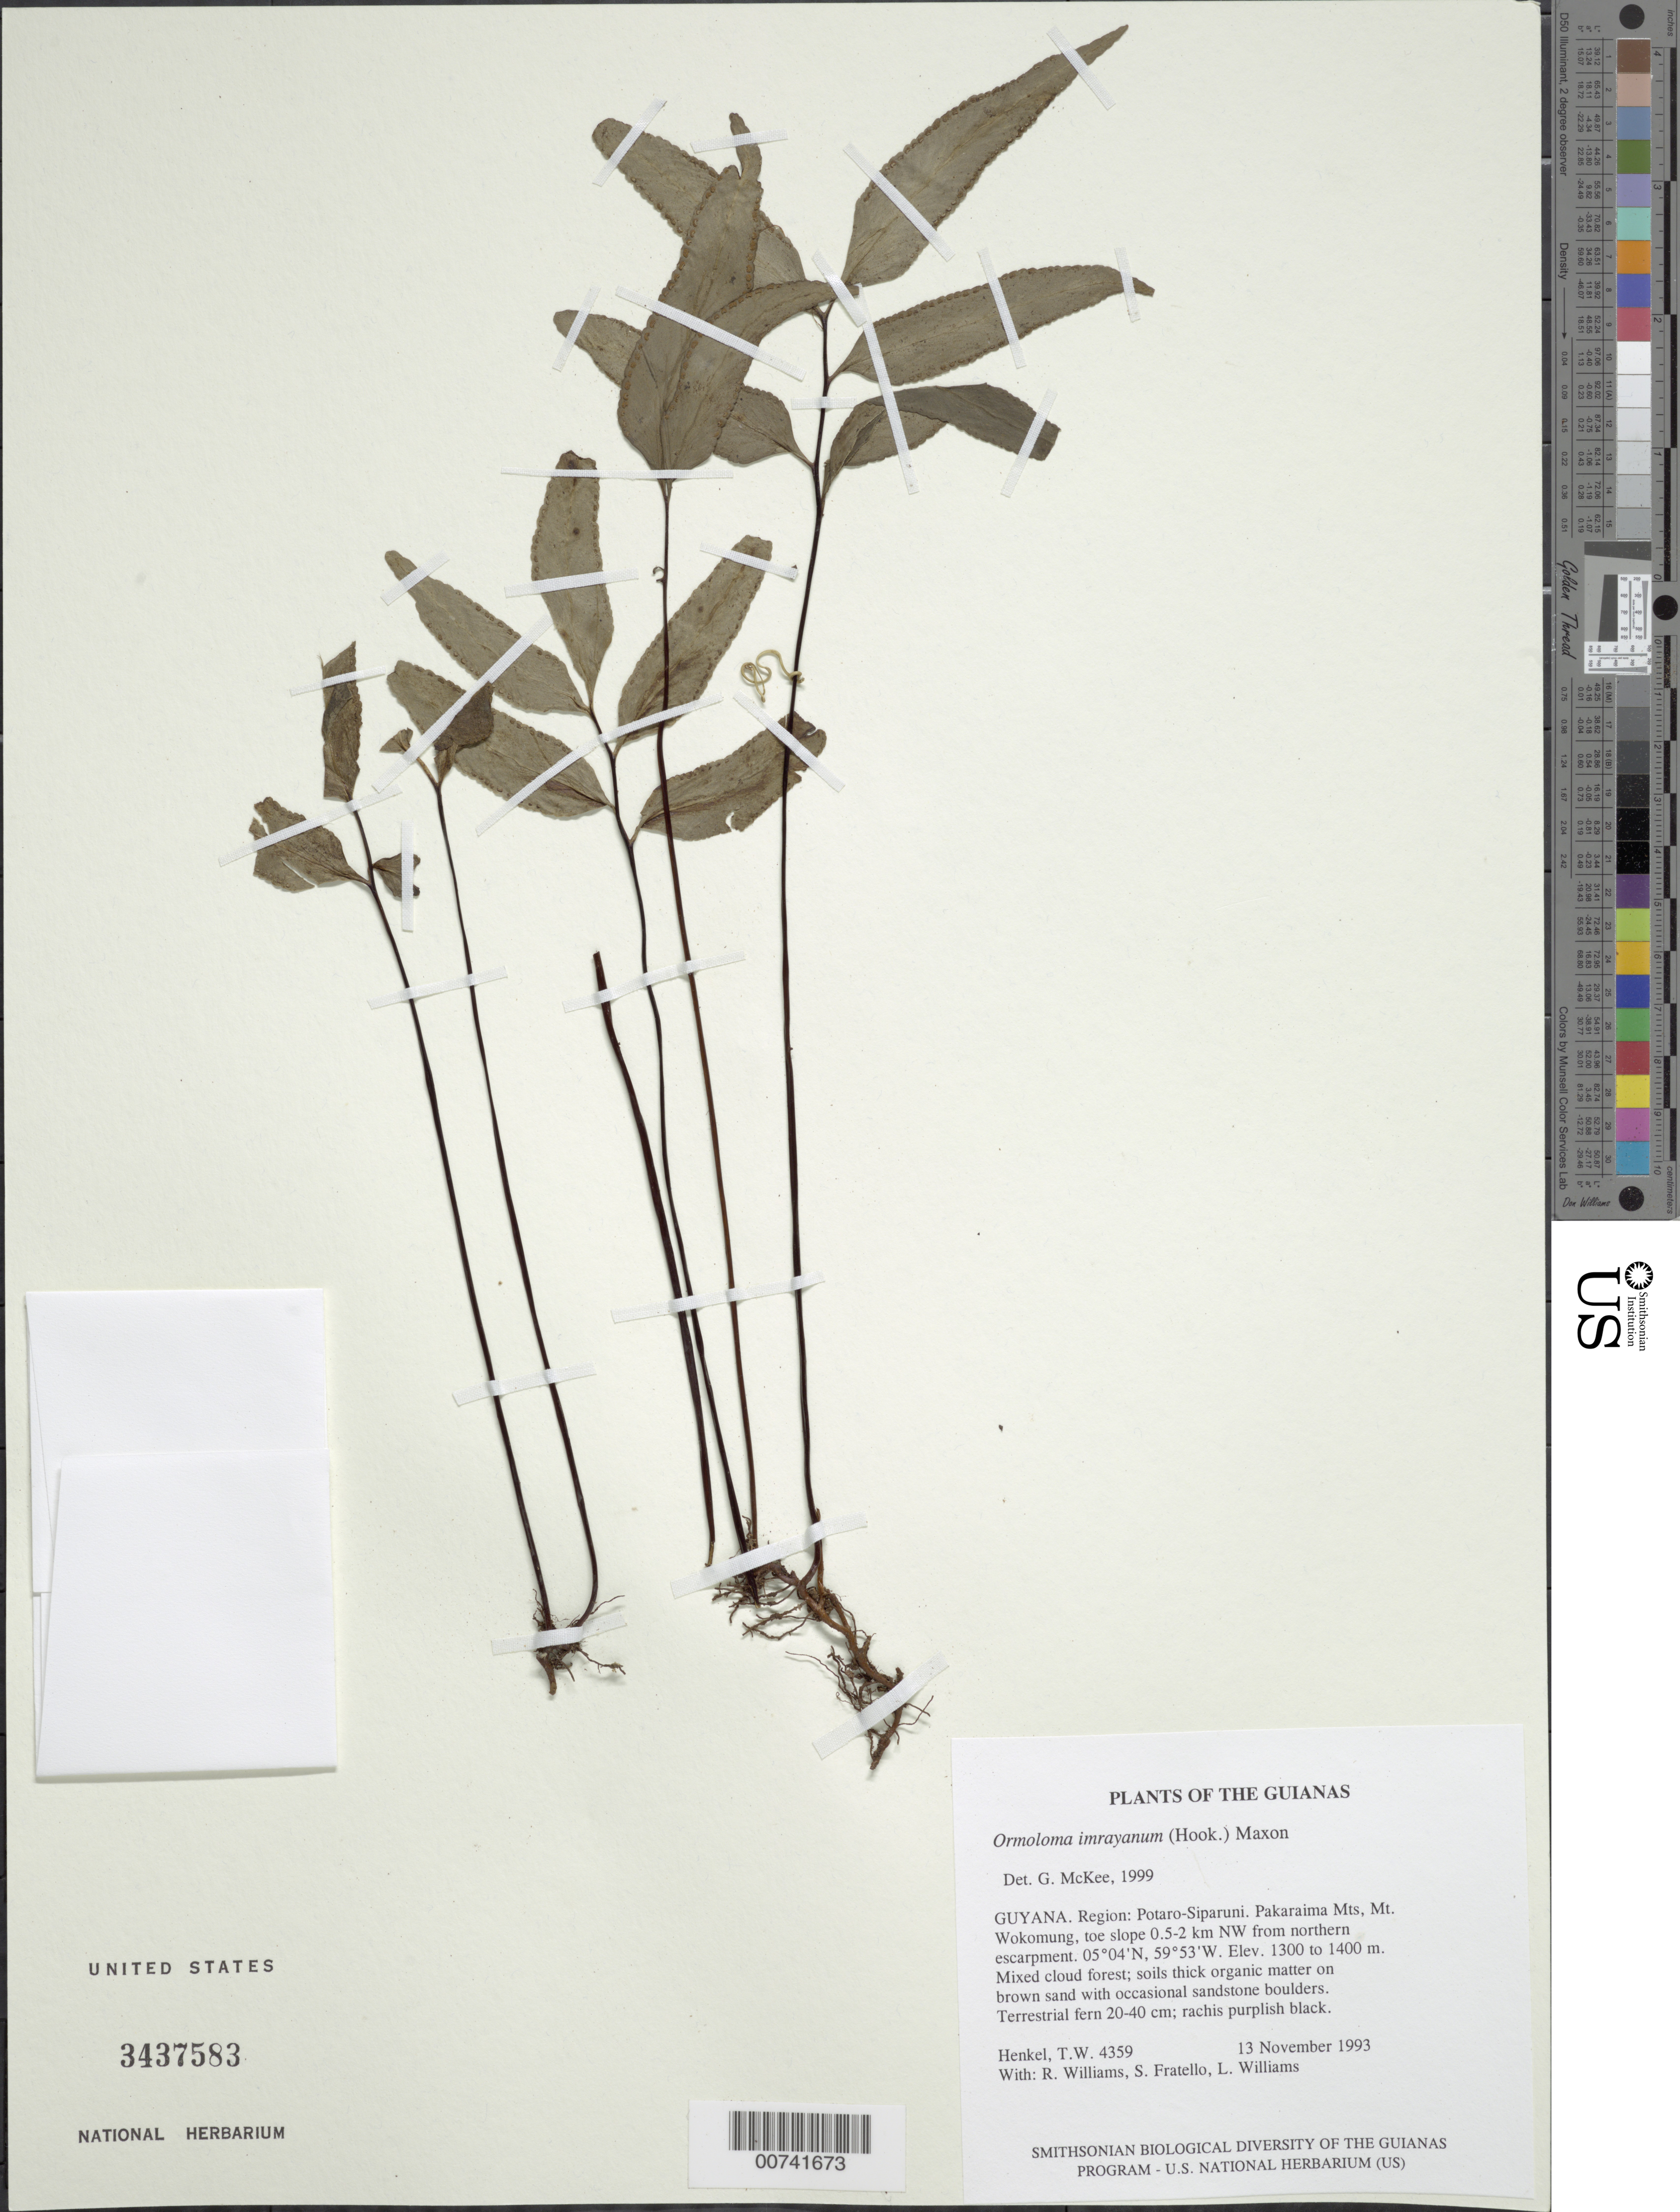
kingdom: Plantae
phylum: Tracheophyta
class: Polypodiopsida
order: Polypodiales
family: Lindsaeaceae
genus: Lindsaea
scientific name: Lindsaea imrayana comb. ined.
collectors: T. Henkel, R. Williams, S. Fratello & L. Williams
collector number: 4359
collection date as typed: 13 November 1993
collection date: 1993-11-13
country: Guyana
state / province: Potaro-Siparuni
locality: Pakaraima Mts, Mt. Wokomung, toe slope 0.5-2 km NW from northern escarpment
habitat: Mixed cloud forest; soils thick organic matter on brown sand with occasional sandstone boulders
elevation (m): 1300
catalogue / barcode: US 3437583